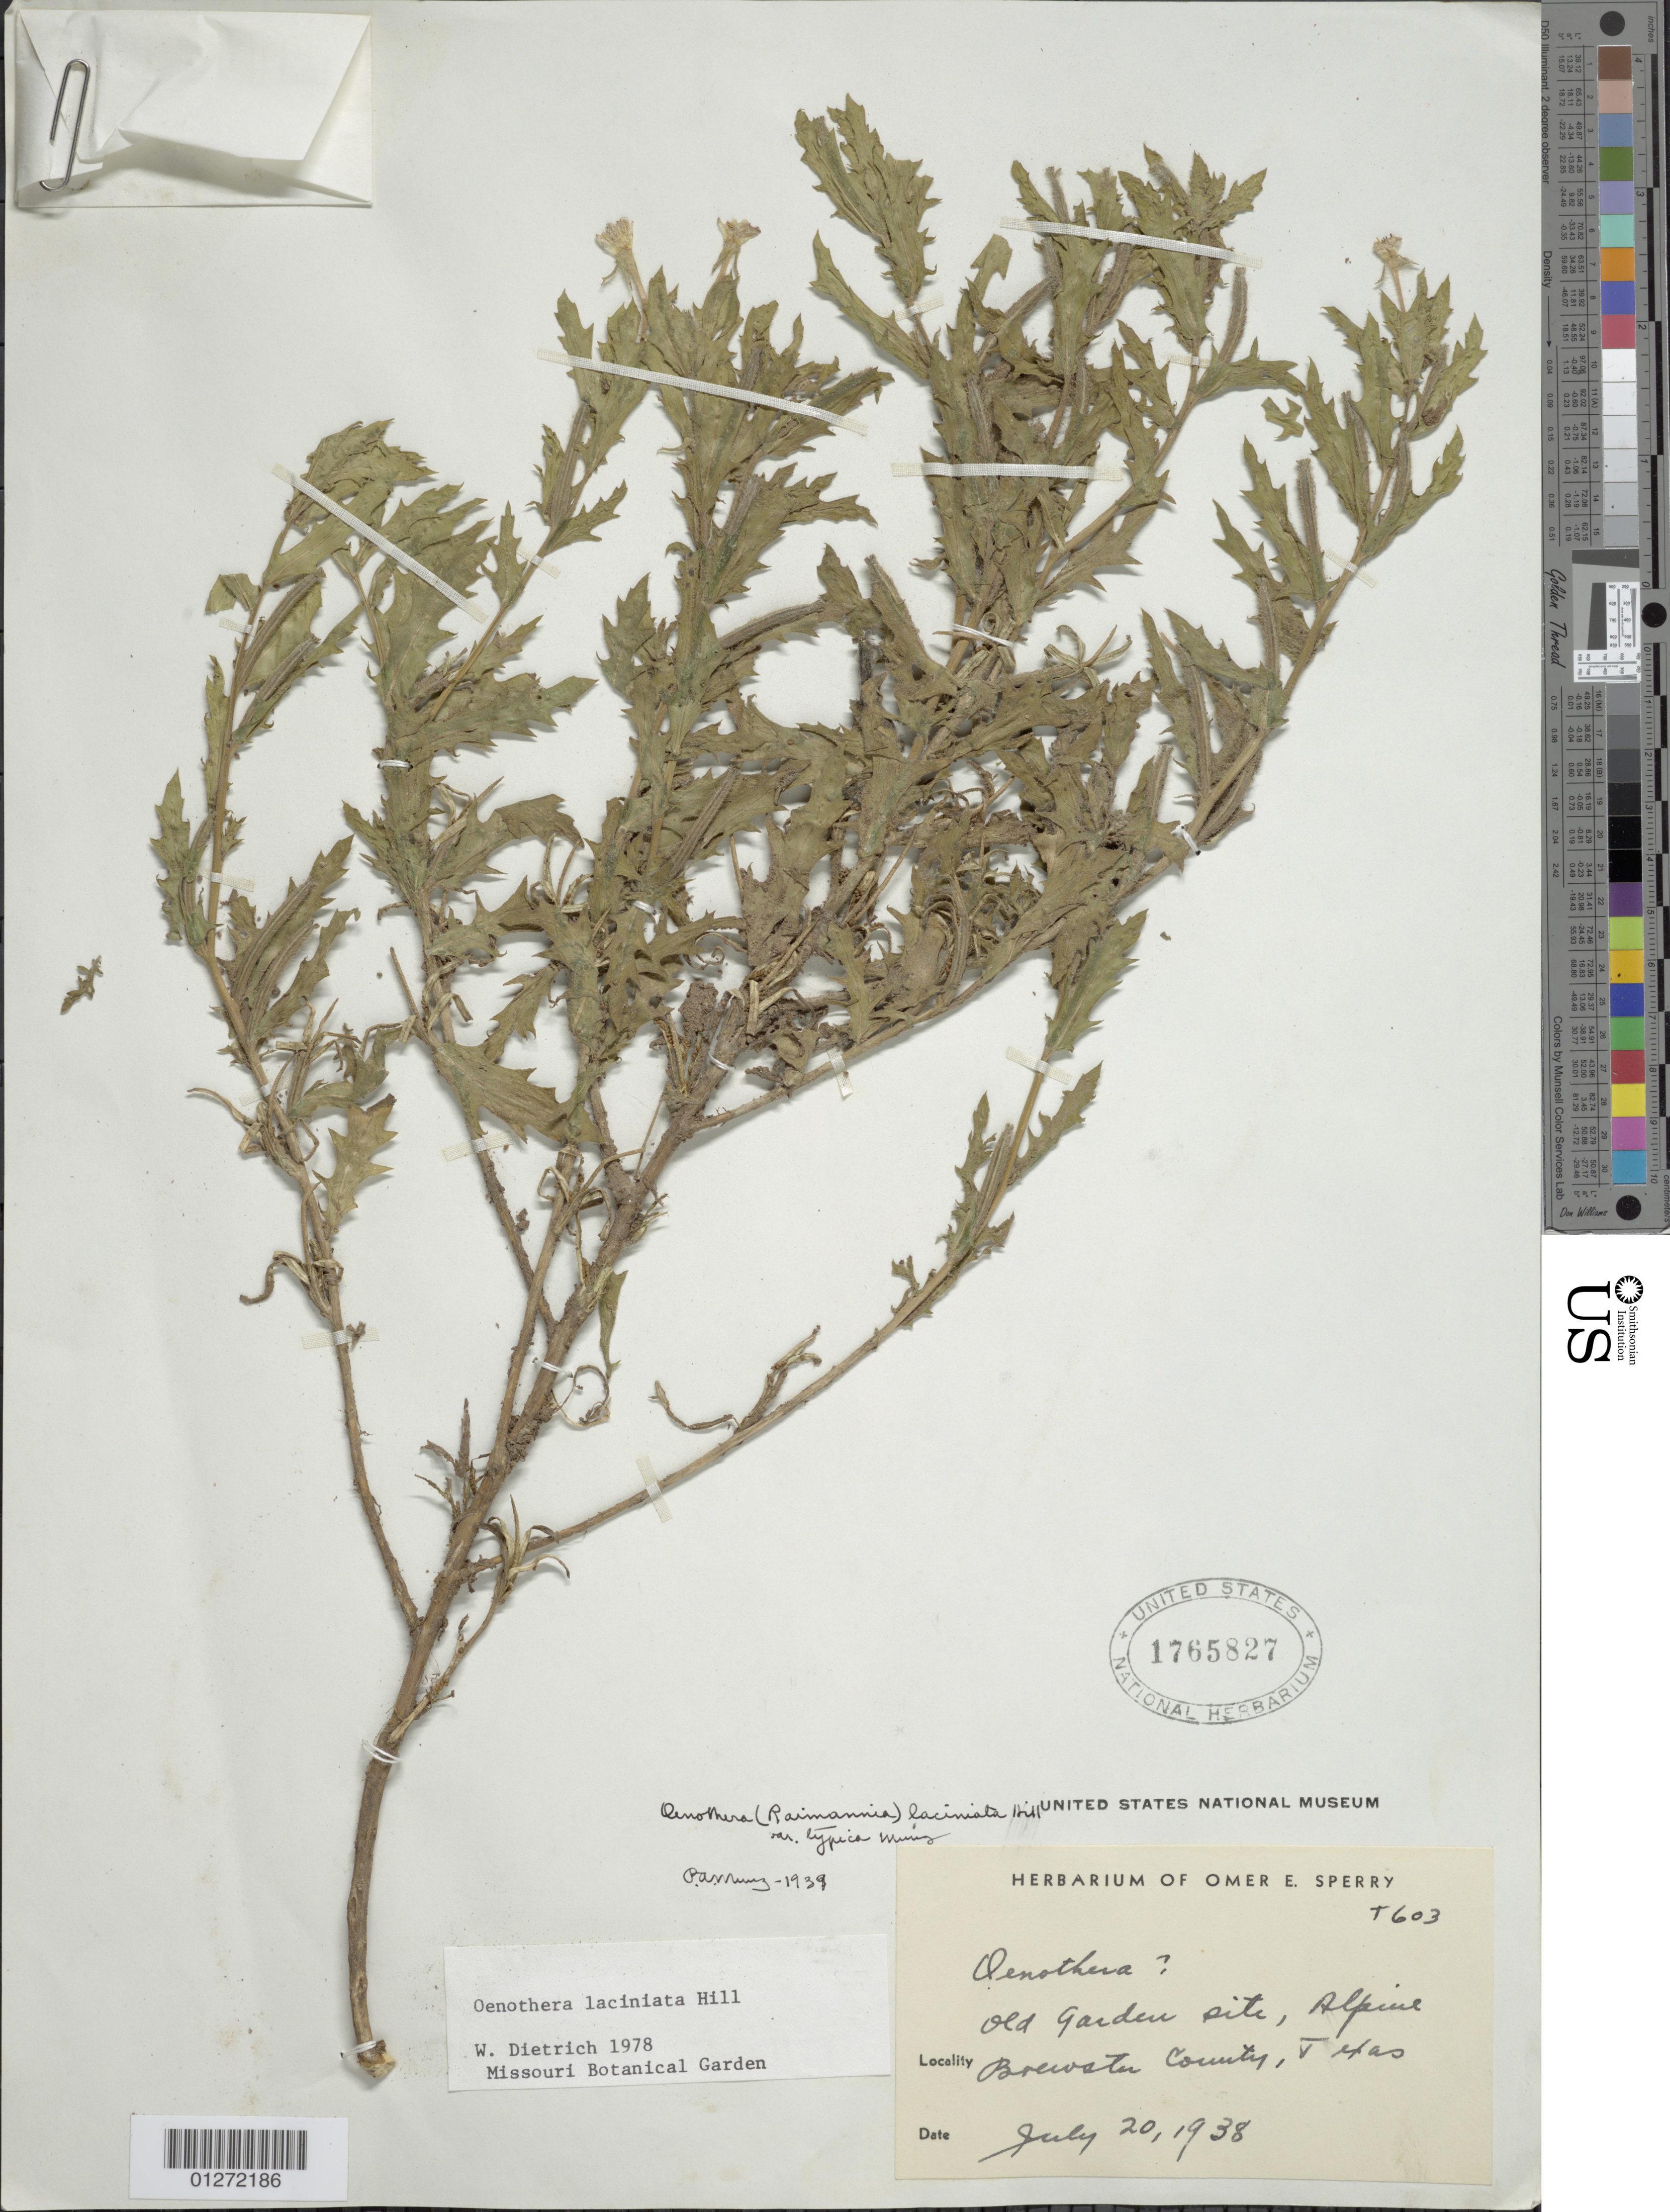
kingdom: Plantae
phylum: Tracheophyta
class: Magnoliopsida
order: Myrtales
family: Onagraceae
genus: Oenothera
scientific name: Oenothera laciniata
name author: Hill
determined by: Dietrich, W.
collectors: O. E. Sperry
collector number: T603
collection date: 1938-07-20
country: United States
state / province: Texas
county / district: Brewster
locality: Alpine, old garden side.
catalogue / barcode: US 1765827